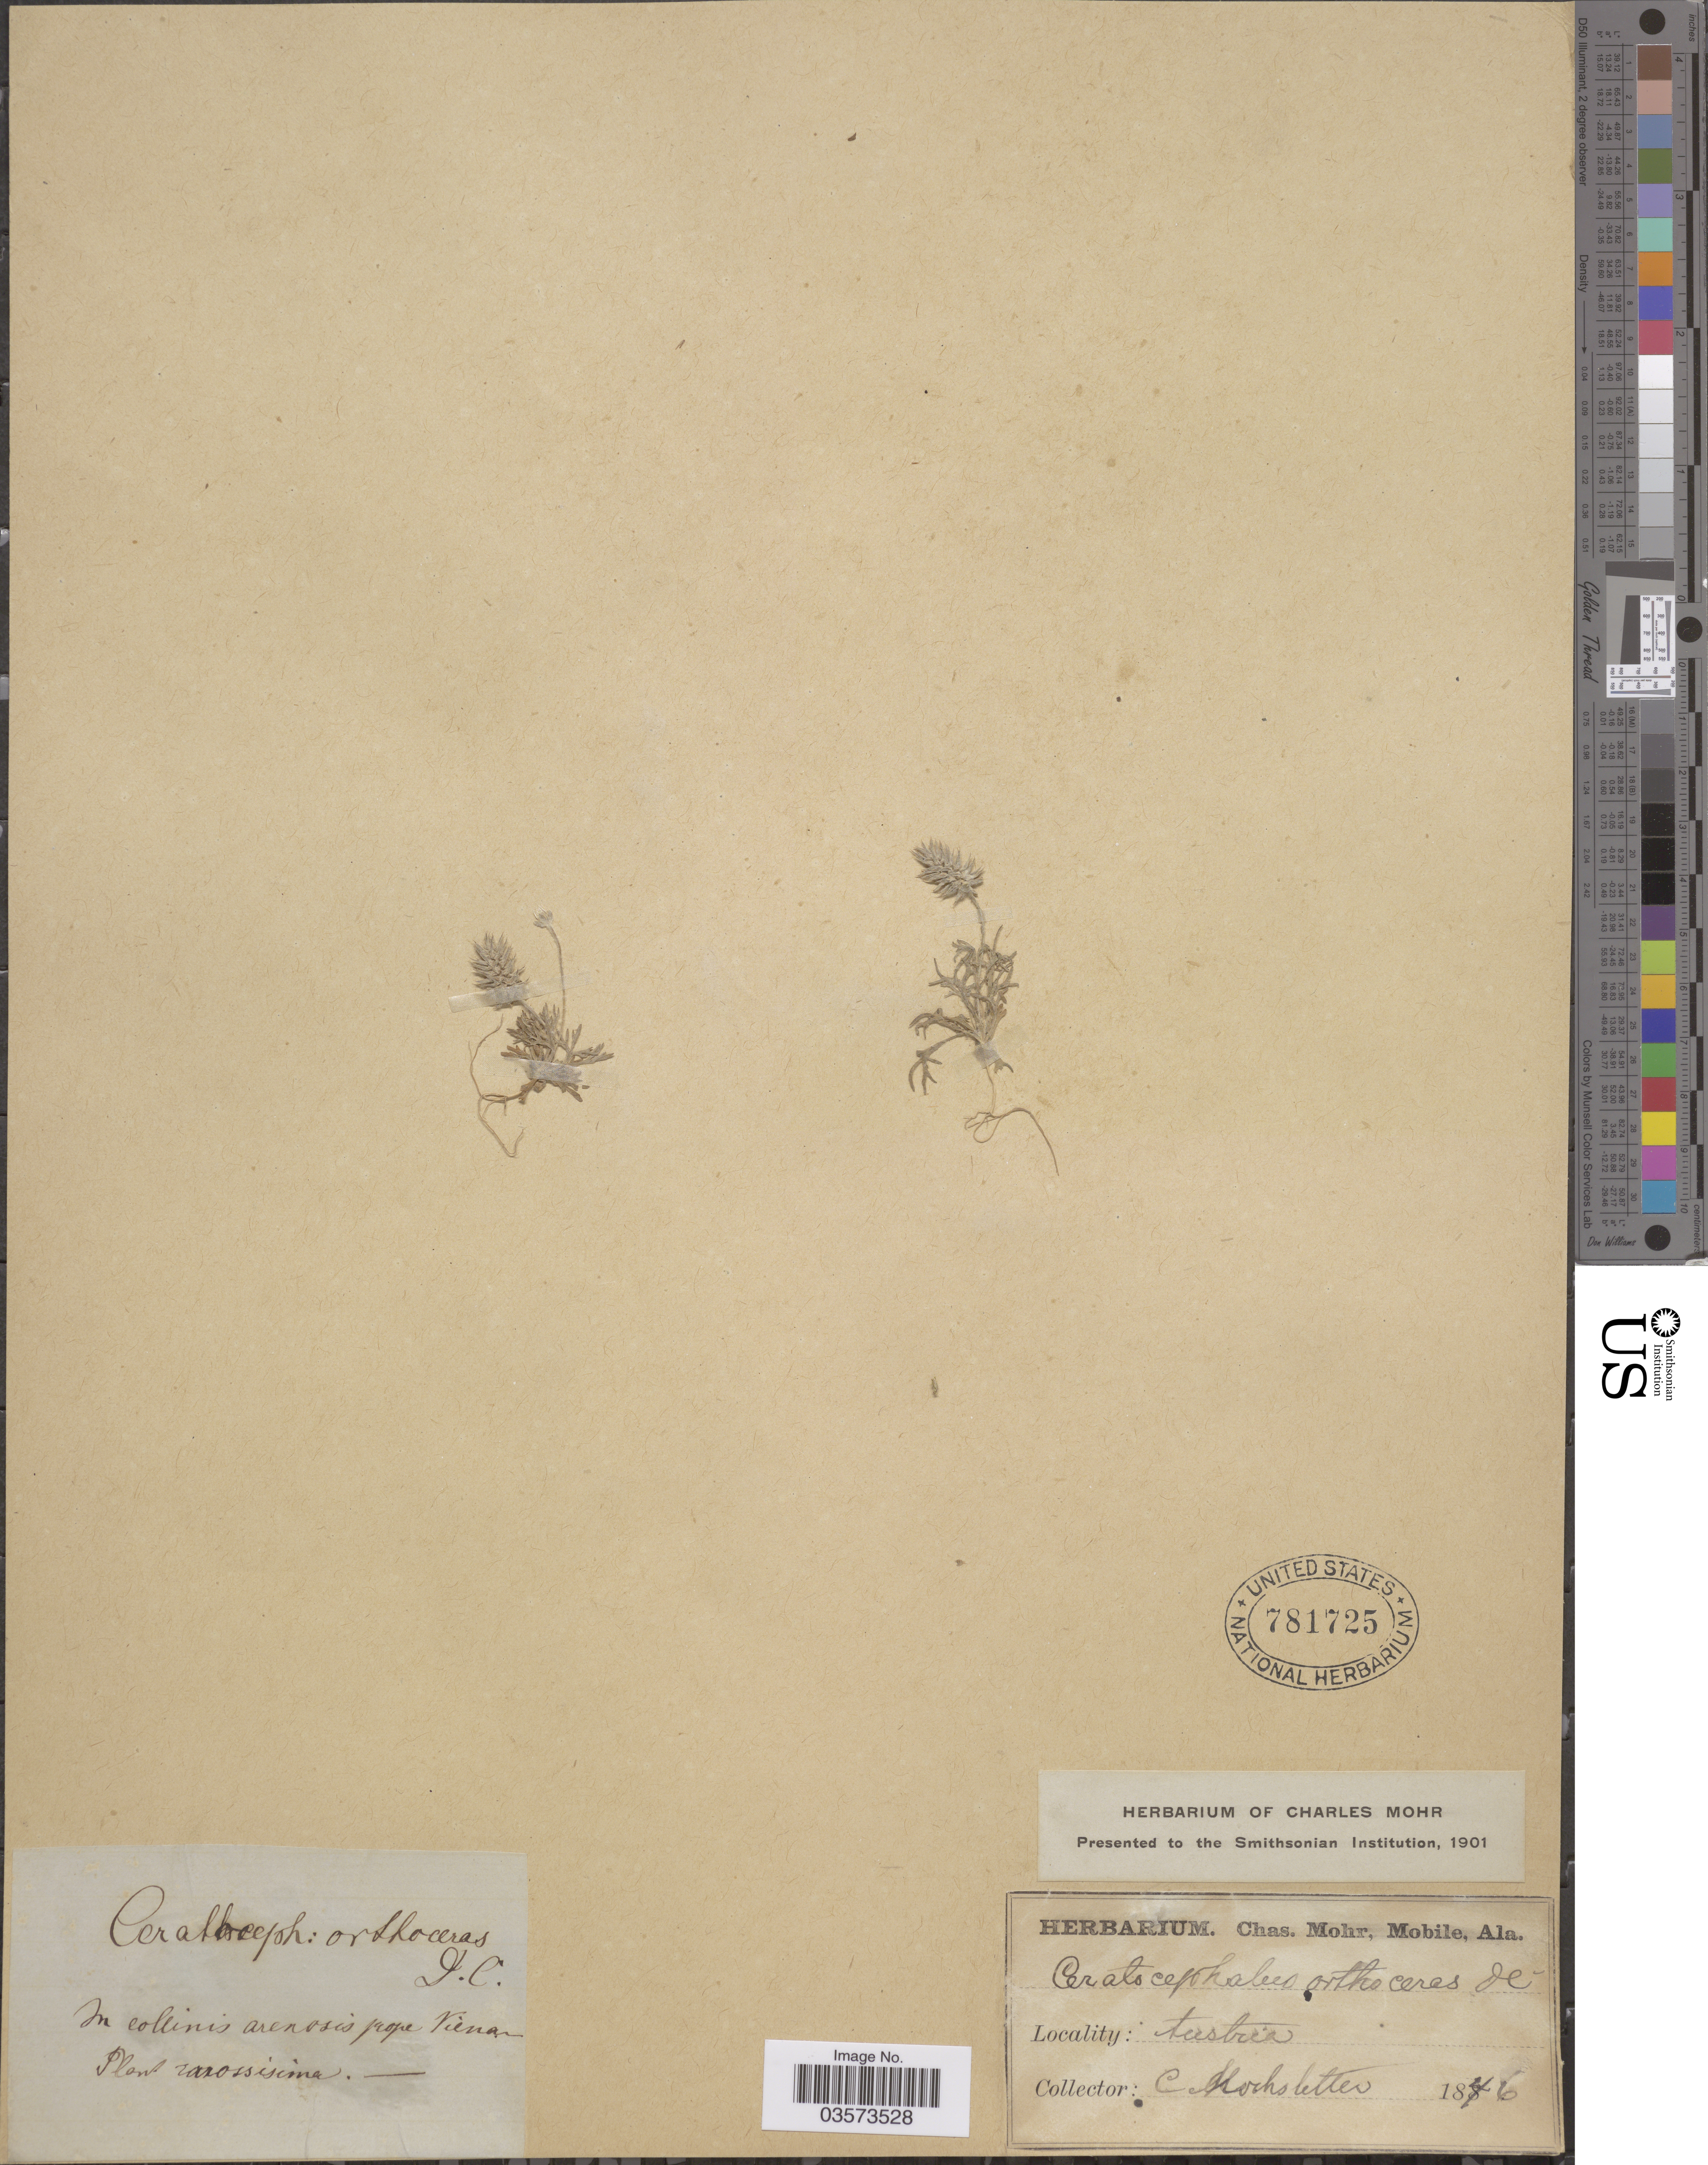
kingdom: Plantae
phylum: Tracheophyta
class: Magnoliopsida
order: Ranunculales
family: Ranunculaceae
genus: Ceratocephalus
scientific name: Ceratocephalus orthoceras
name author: DC.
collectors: C. Hochstetter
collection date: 1846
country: Austria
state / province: Wien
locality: In collinis arenosis prope Vienna.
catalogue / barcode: US 781725